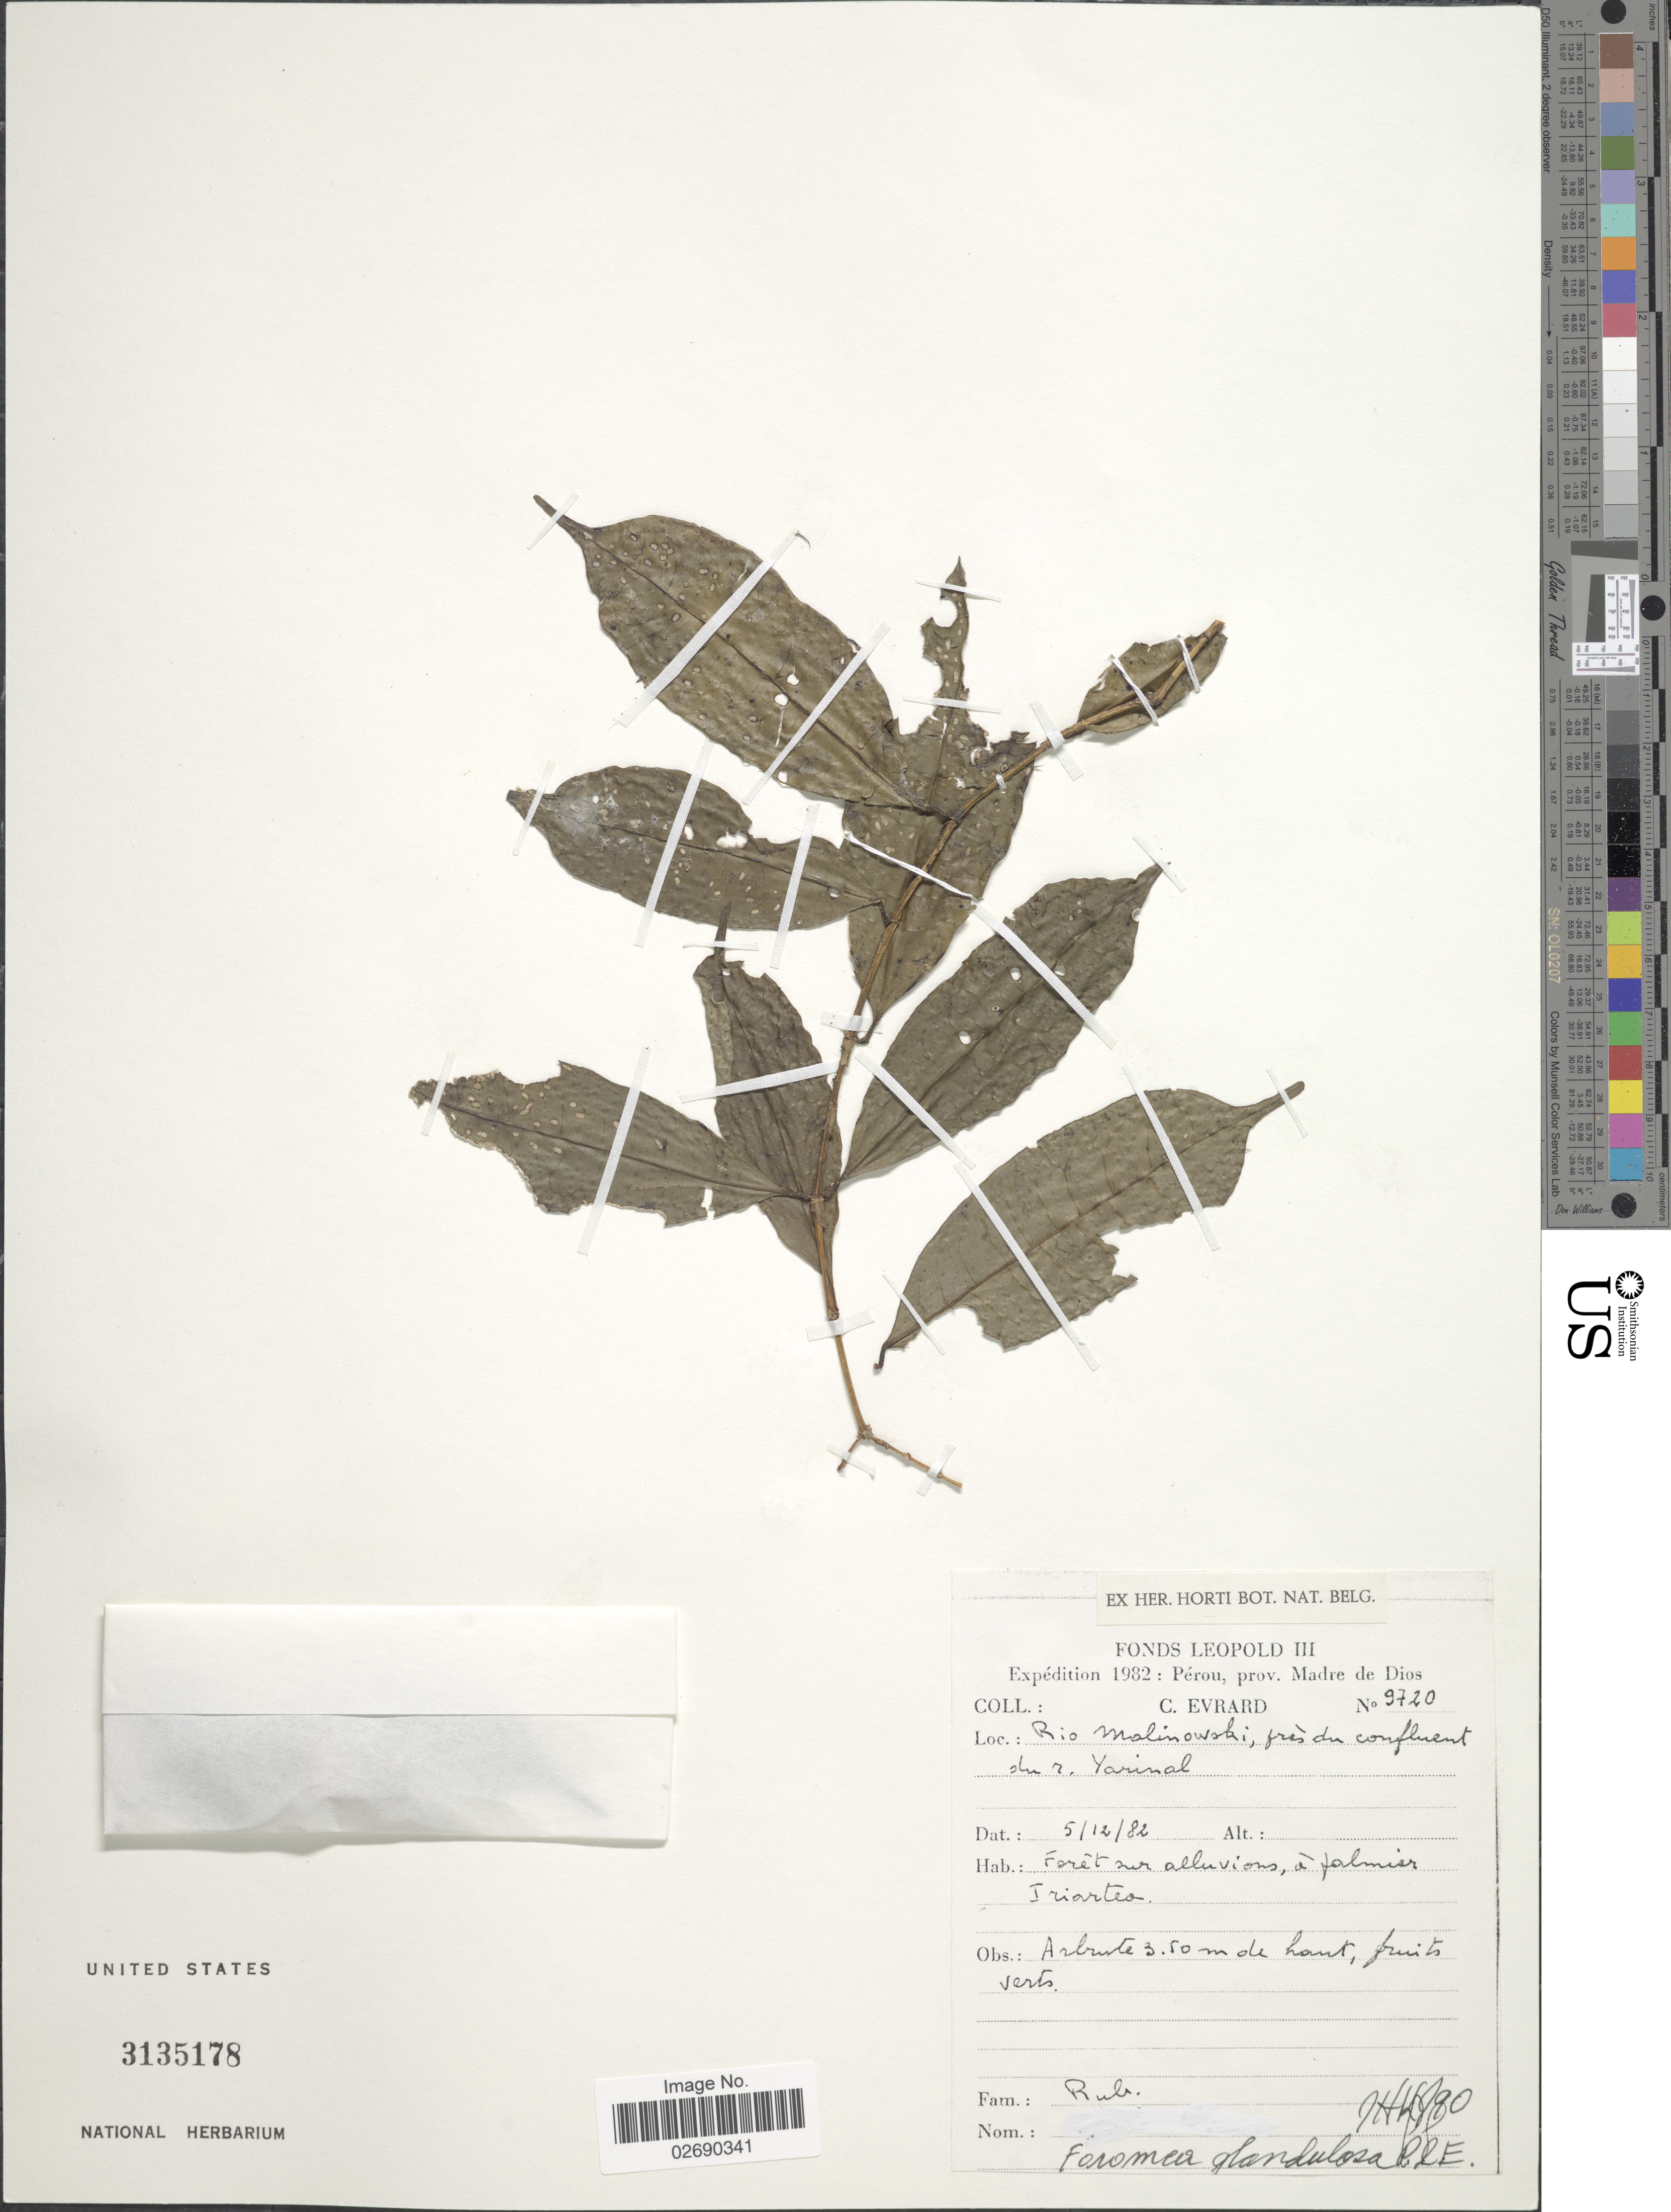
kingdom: Plantae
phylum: Tracheophyta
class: Magnoliopsida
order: Gentianales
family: Rubiaceae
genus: Faramea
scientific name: Faramea glandulosa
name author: Poepp.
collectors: C. Evrard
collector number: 9720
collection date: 1982-12-05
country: Peru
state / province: Madre de Dios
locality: Río Malinowski, prés du confluent du r. Yarinal, forêt sur alluvions, á palmier Iriartea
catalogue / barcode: US 3135178